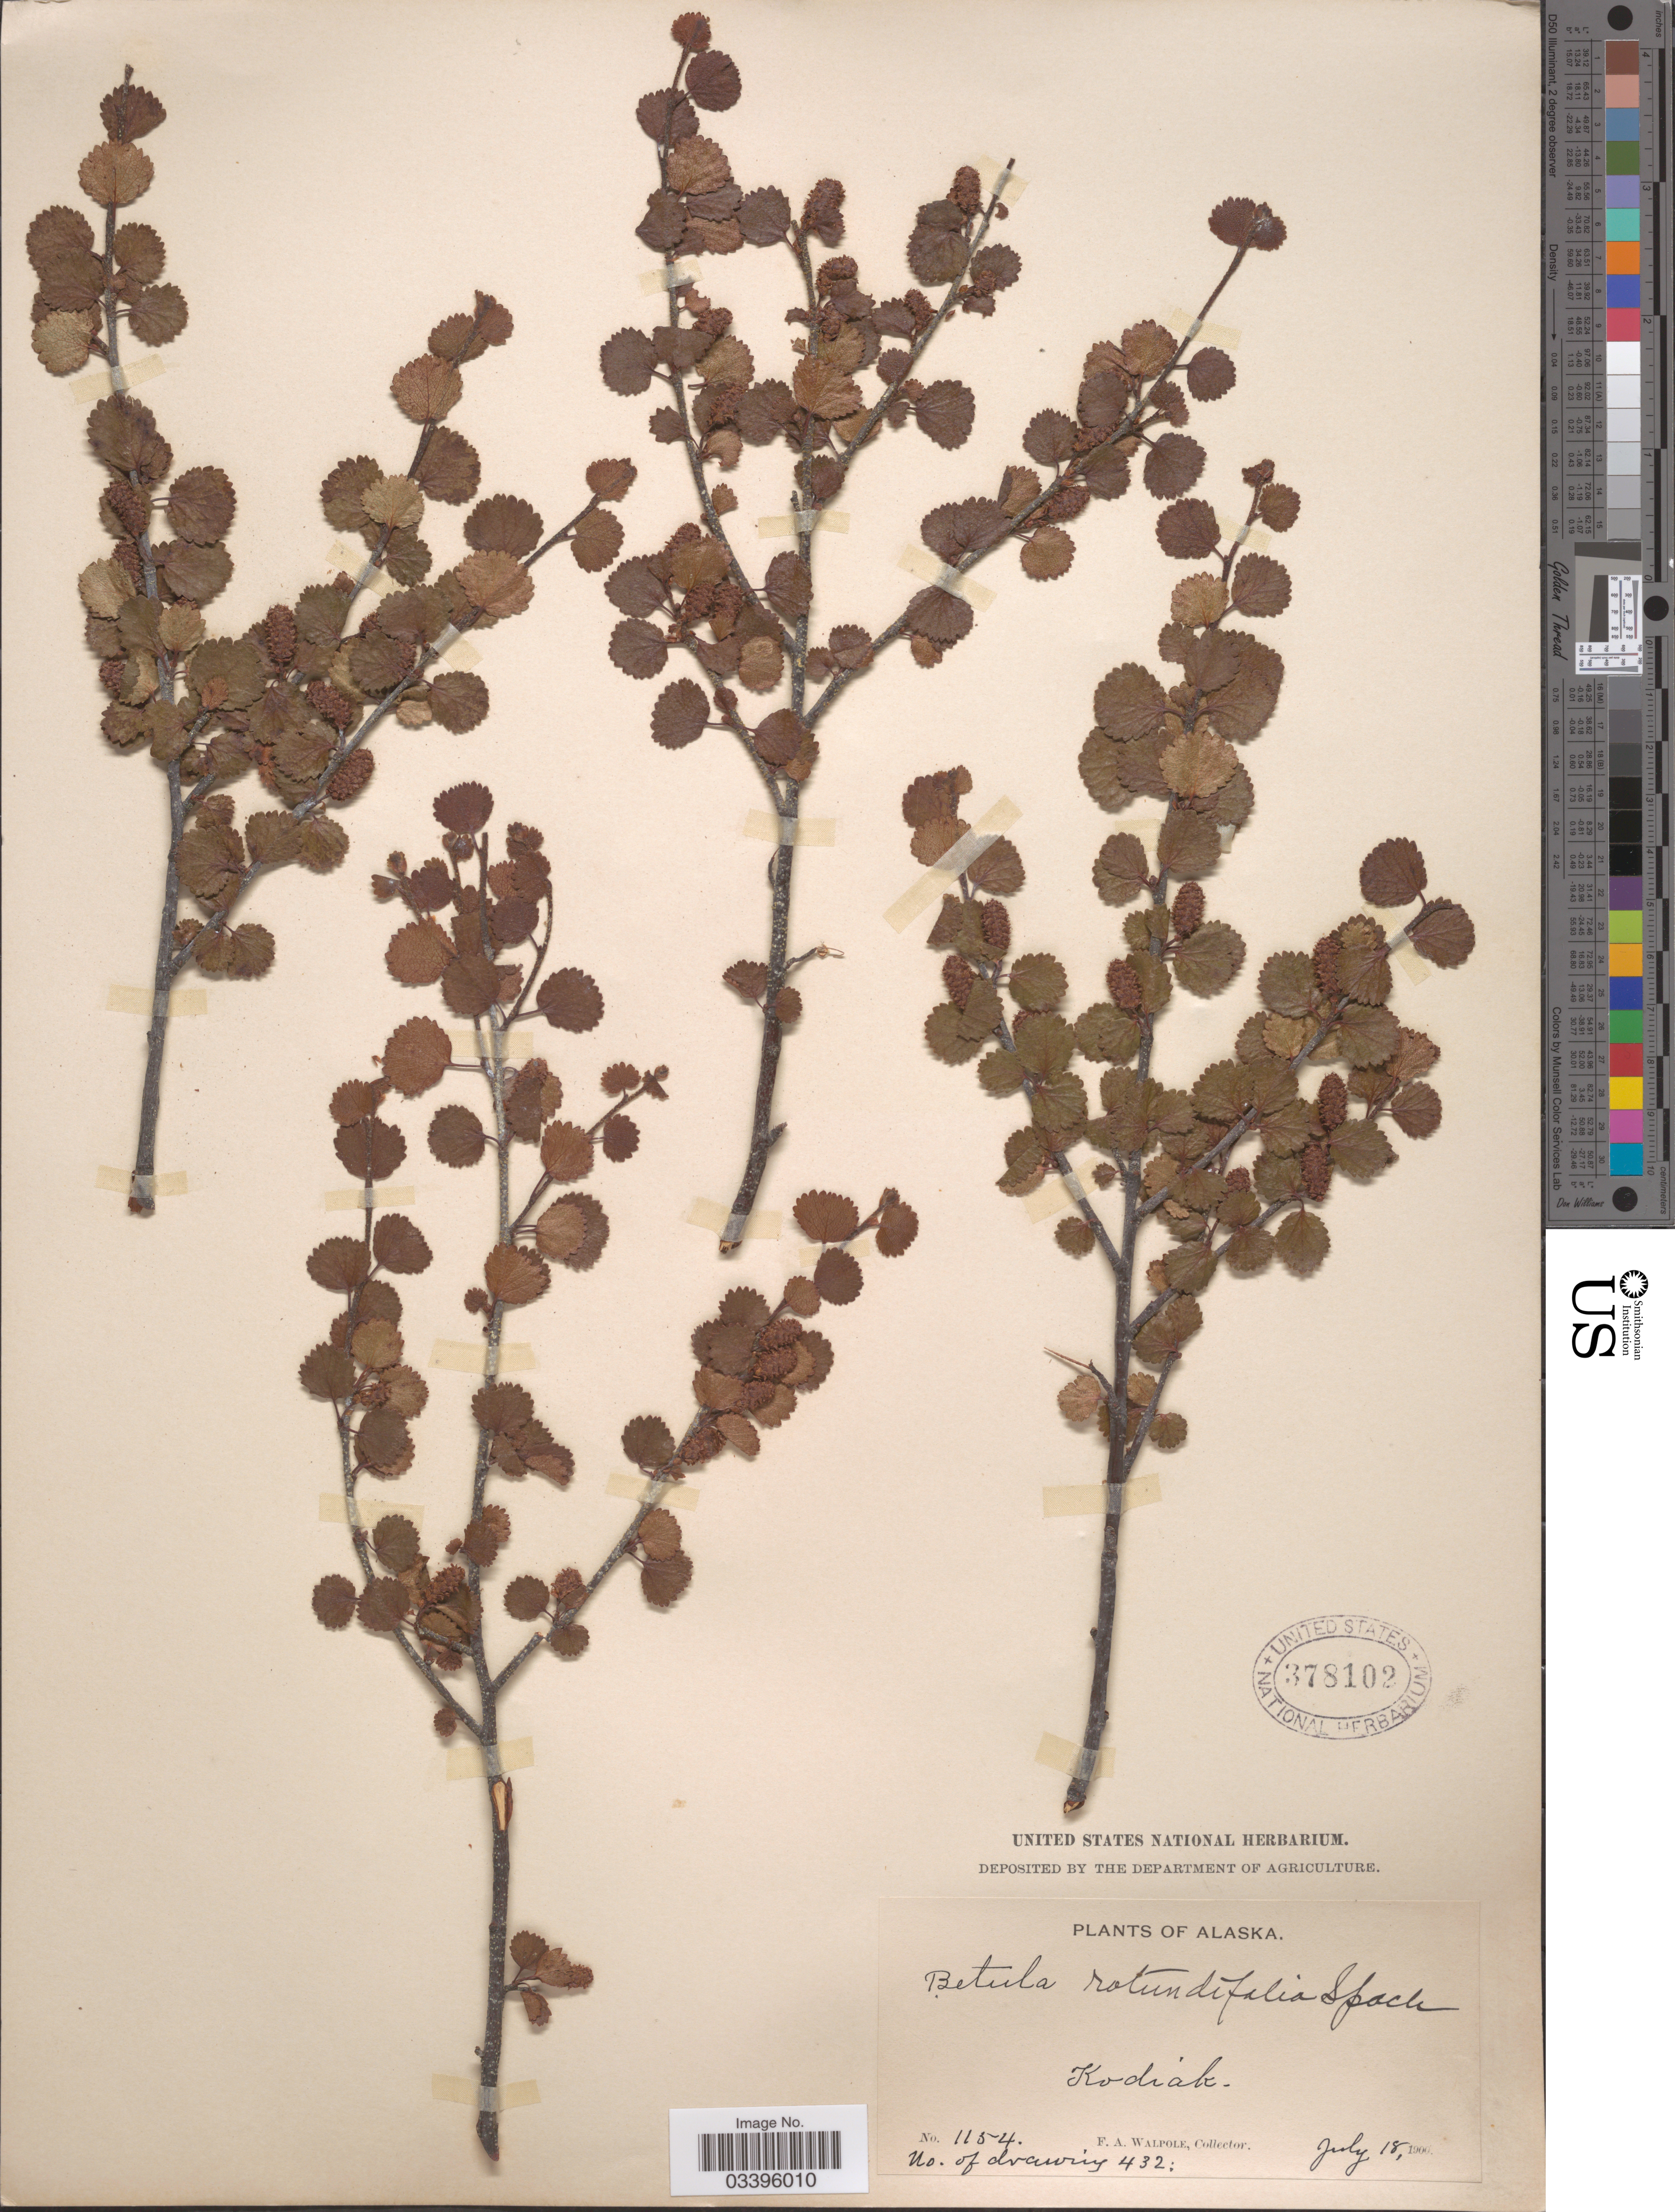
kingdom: Plantae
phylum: Tracheophyta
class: Magnoliopsida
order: Fagales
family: Betulaceae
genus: Betula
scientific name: Betula nana subsp. exilis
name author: L.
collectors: F. Walpole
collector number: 1154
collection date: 1900-07-18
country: United States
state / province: Alaska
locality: Kodiak.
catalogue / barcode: US 378102